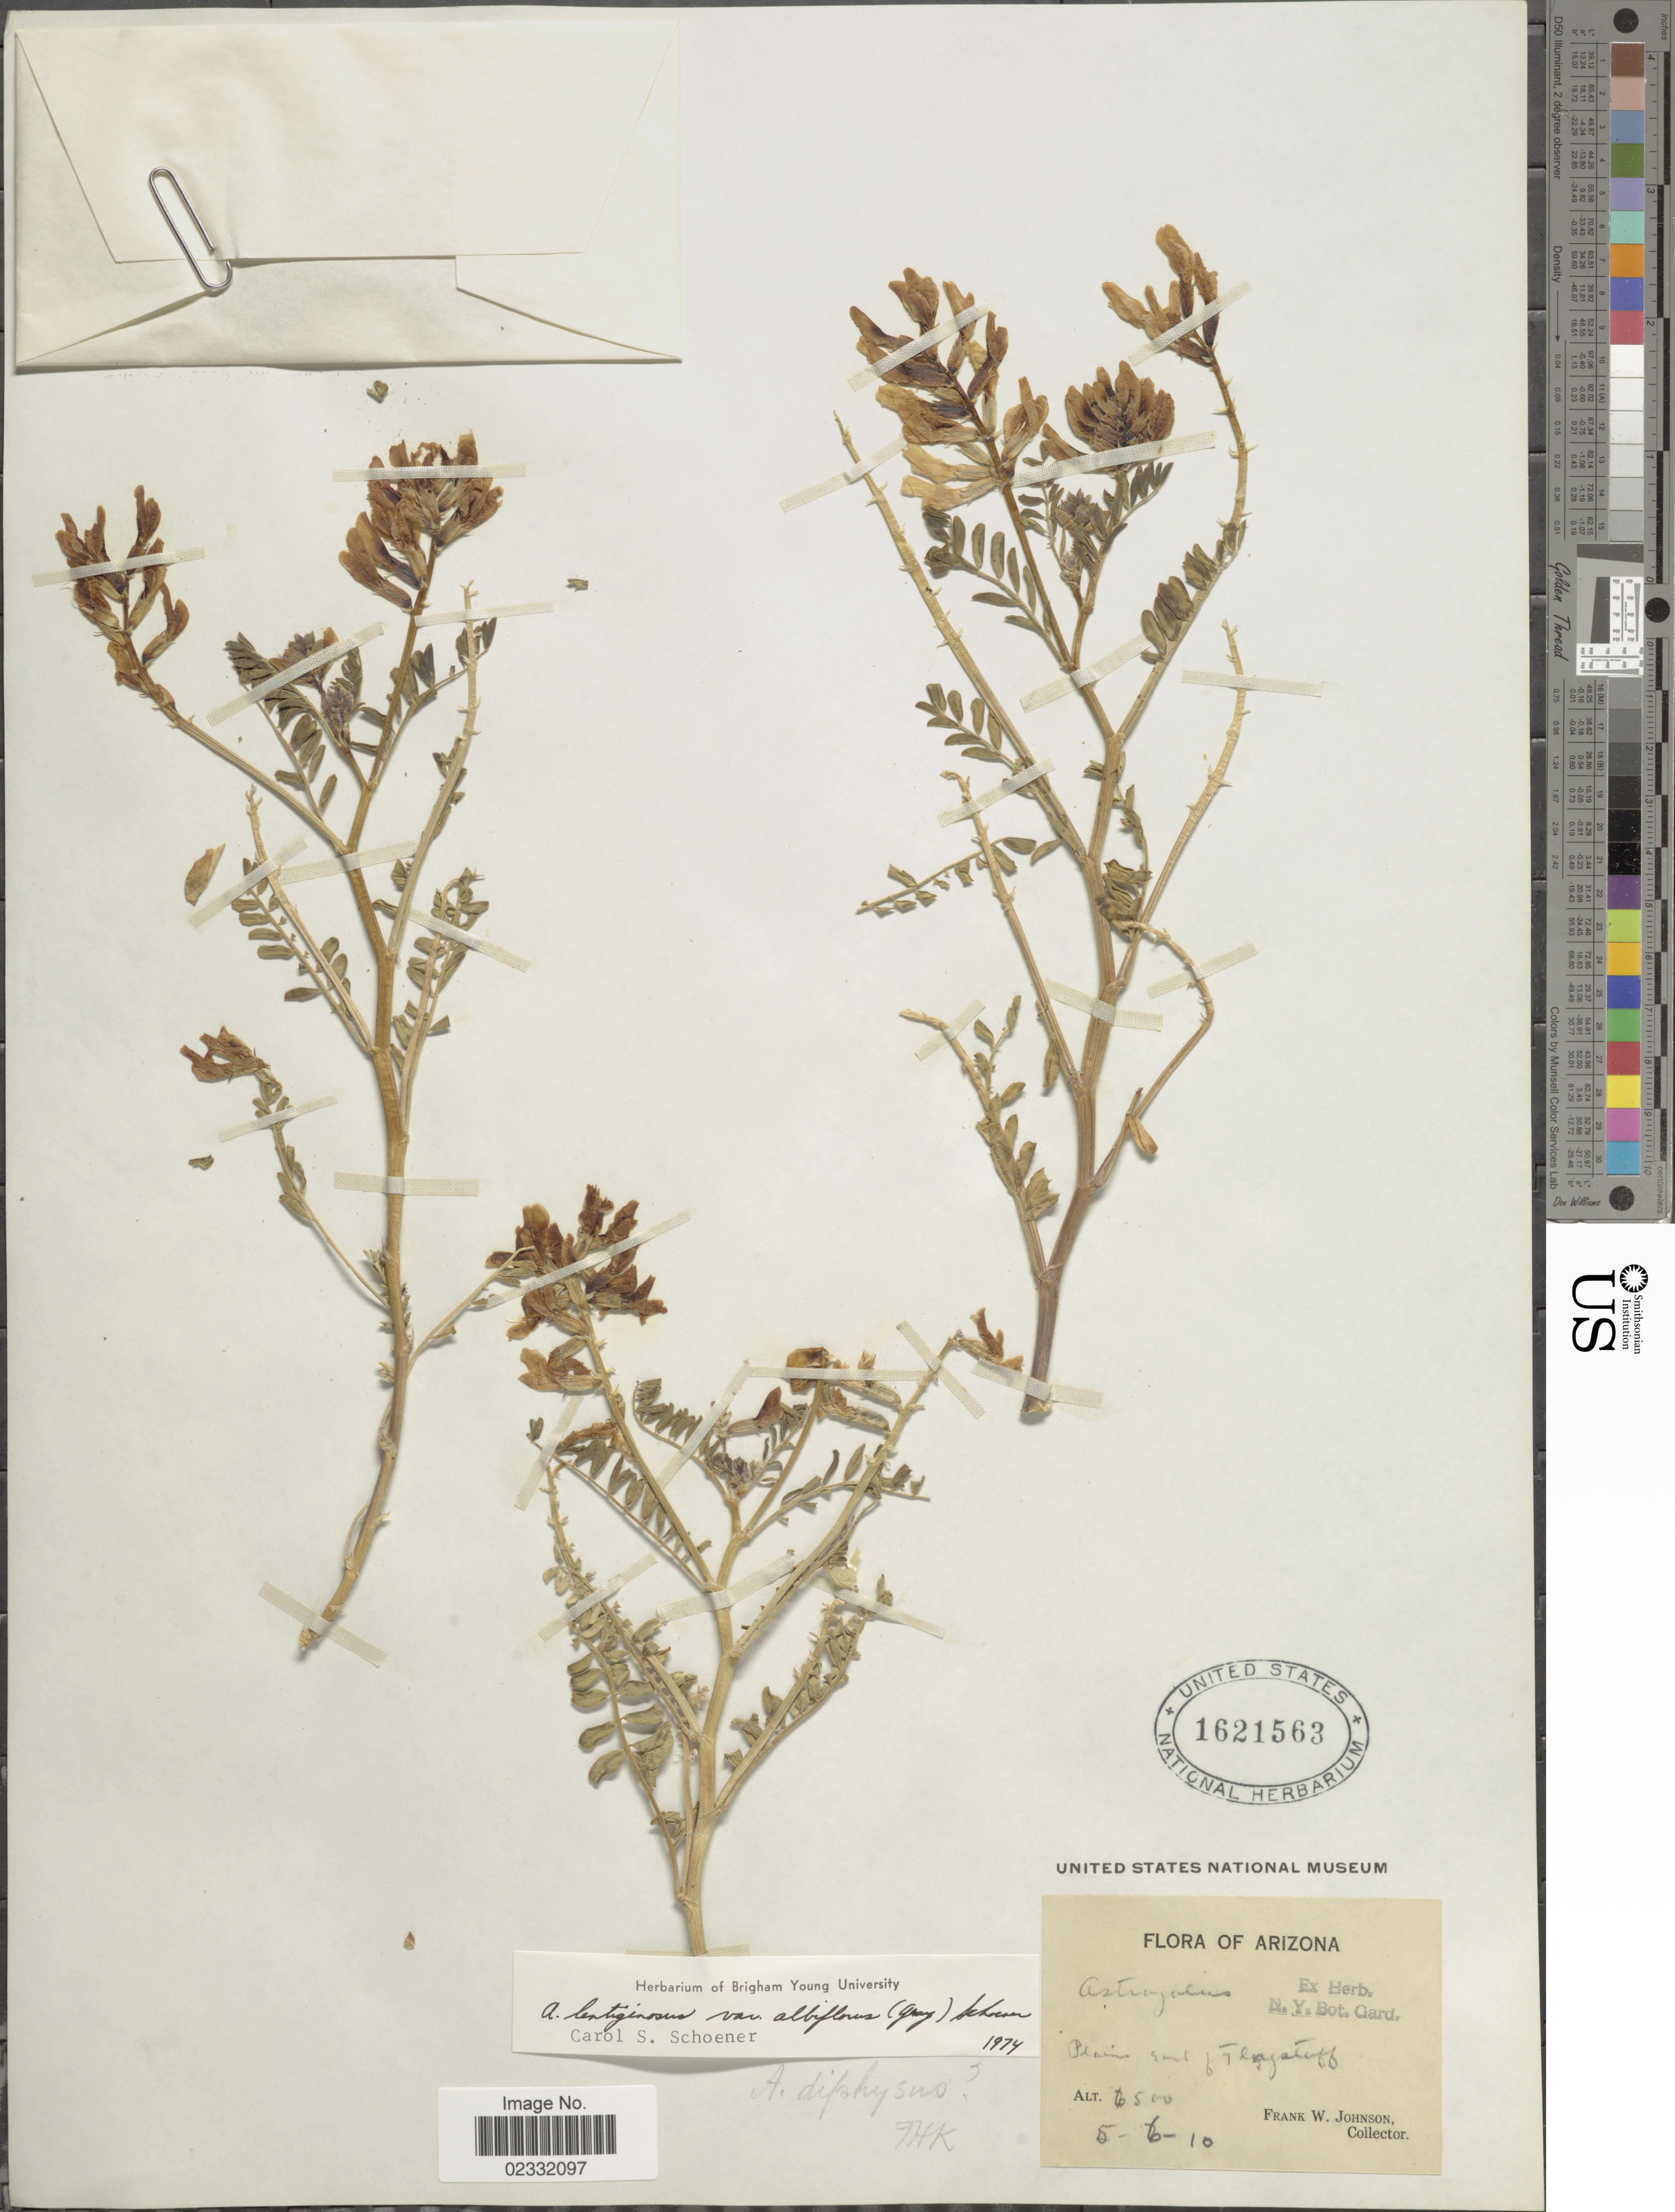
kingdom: Plantae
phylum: Tracheophyta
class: Magnoliopsida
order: Fabales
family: Fabaceae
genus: Astragalus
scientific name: Astragalus lentiginosus var. albiflorus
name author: (A. Gray) Schoener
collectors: F. W. Johnson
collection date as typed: Transcribed d/m/y: 7/5/10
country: United States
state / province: Arizona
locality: Plains East of Flagstaff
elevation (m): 1981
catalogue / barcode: US 1621563